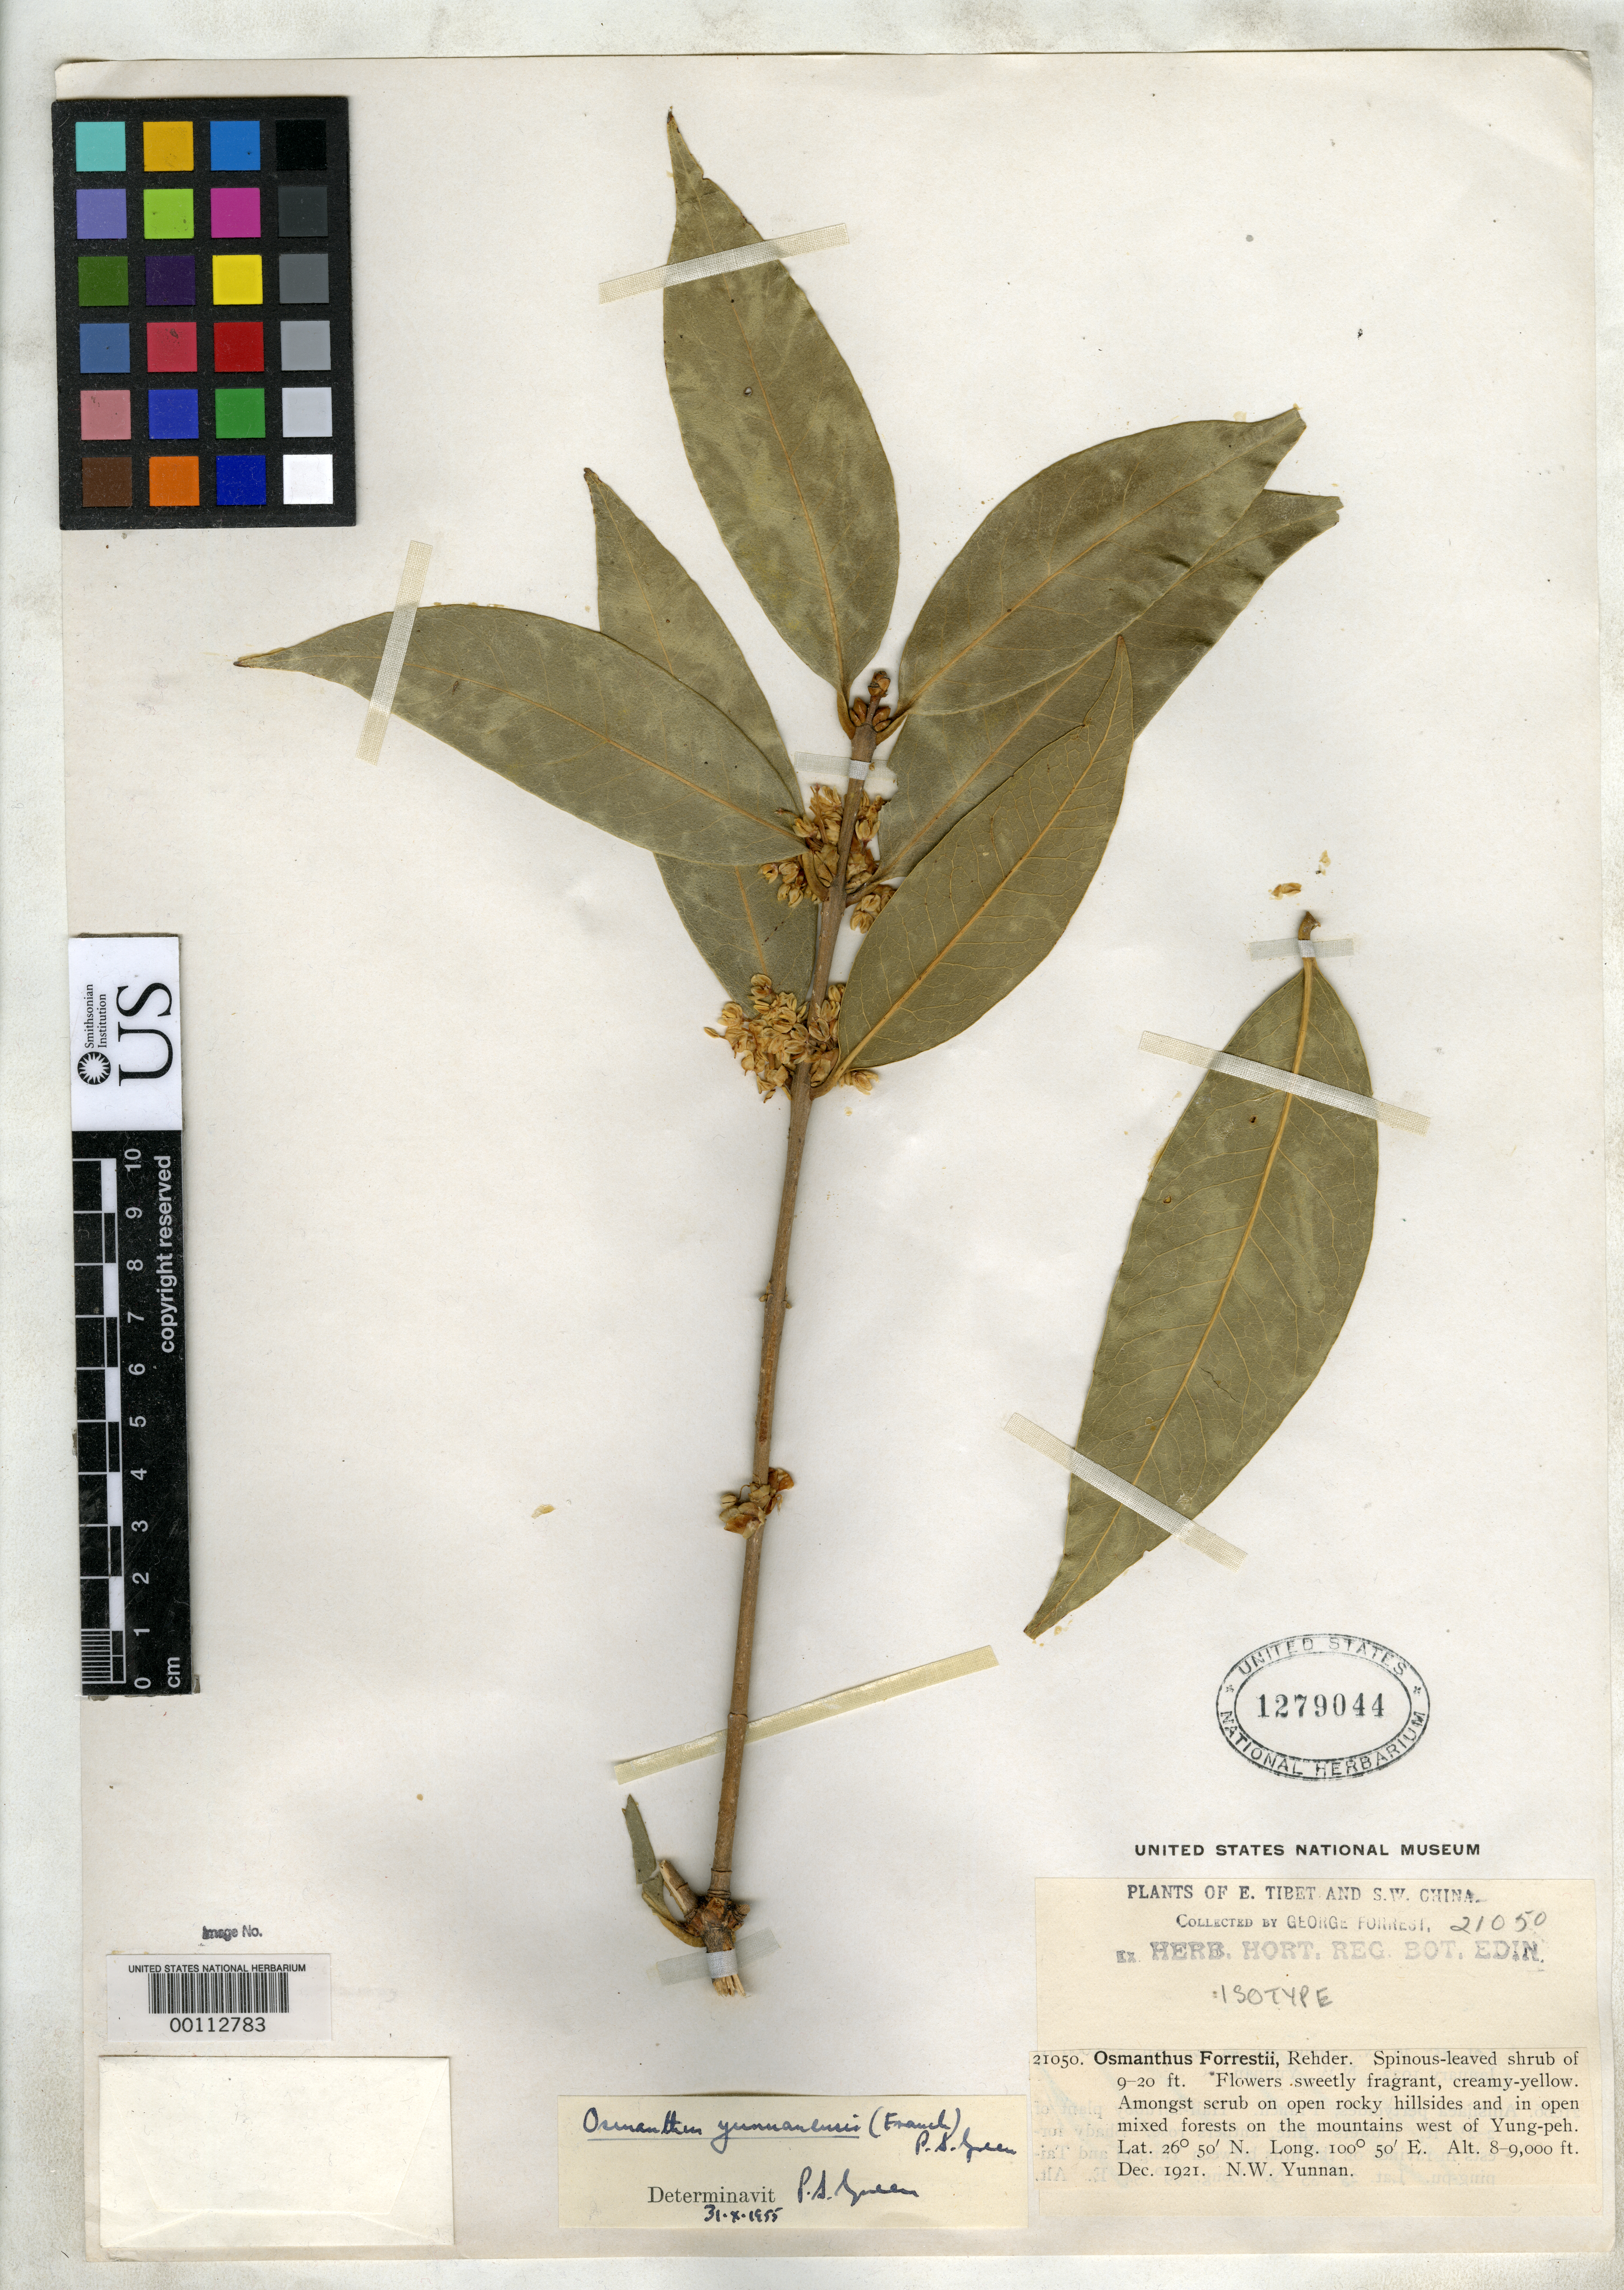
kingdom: Plantae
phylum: Tracheophyta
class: Magnoliopsida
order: Lamiales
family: Oleaceae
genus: Osmanthus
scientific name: Osmanthus forrestii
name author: Rehder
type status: Isotype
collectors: G. Forrest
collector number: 21050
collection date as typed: Dec 1921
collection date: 1921-12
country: China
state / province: Yunnan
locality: Yung-peh.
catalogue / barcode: US 1279044